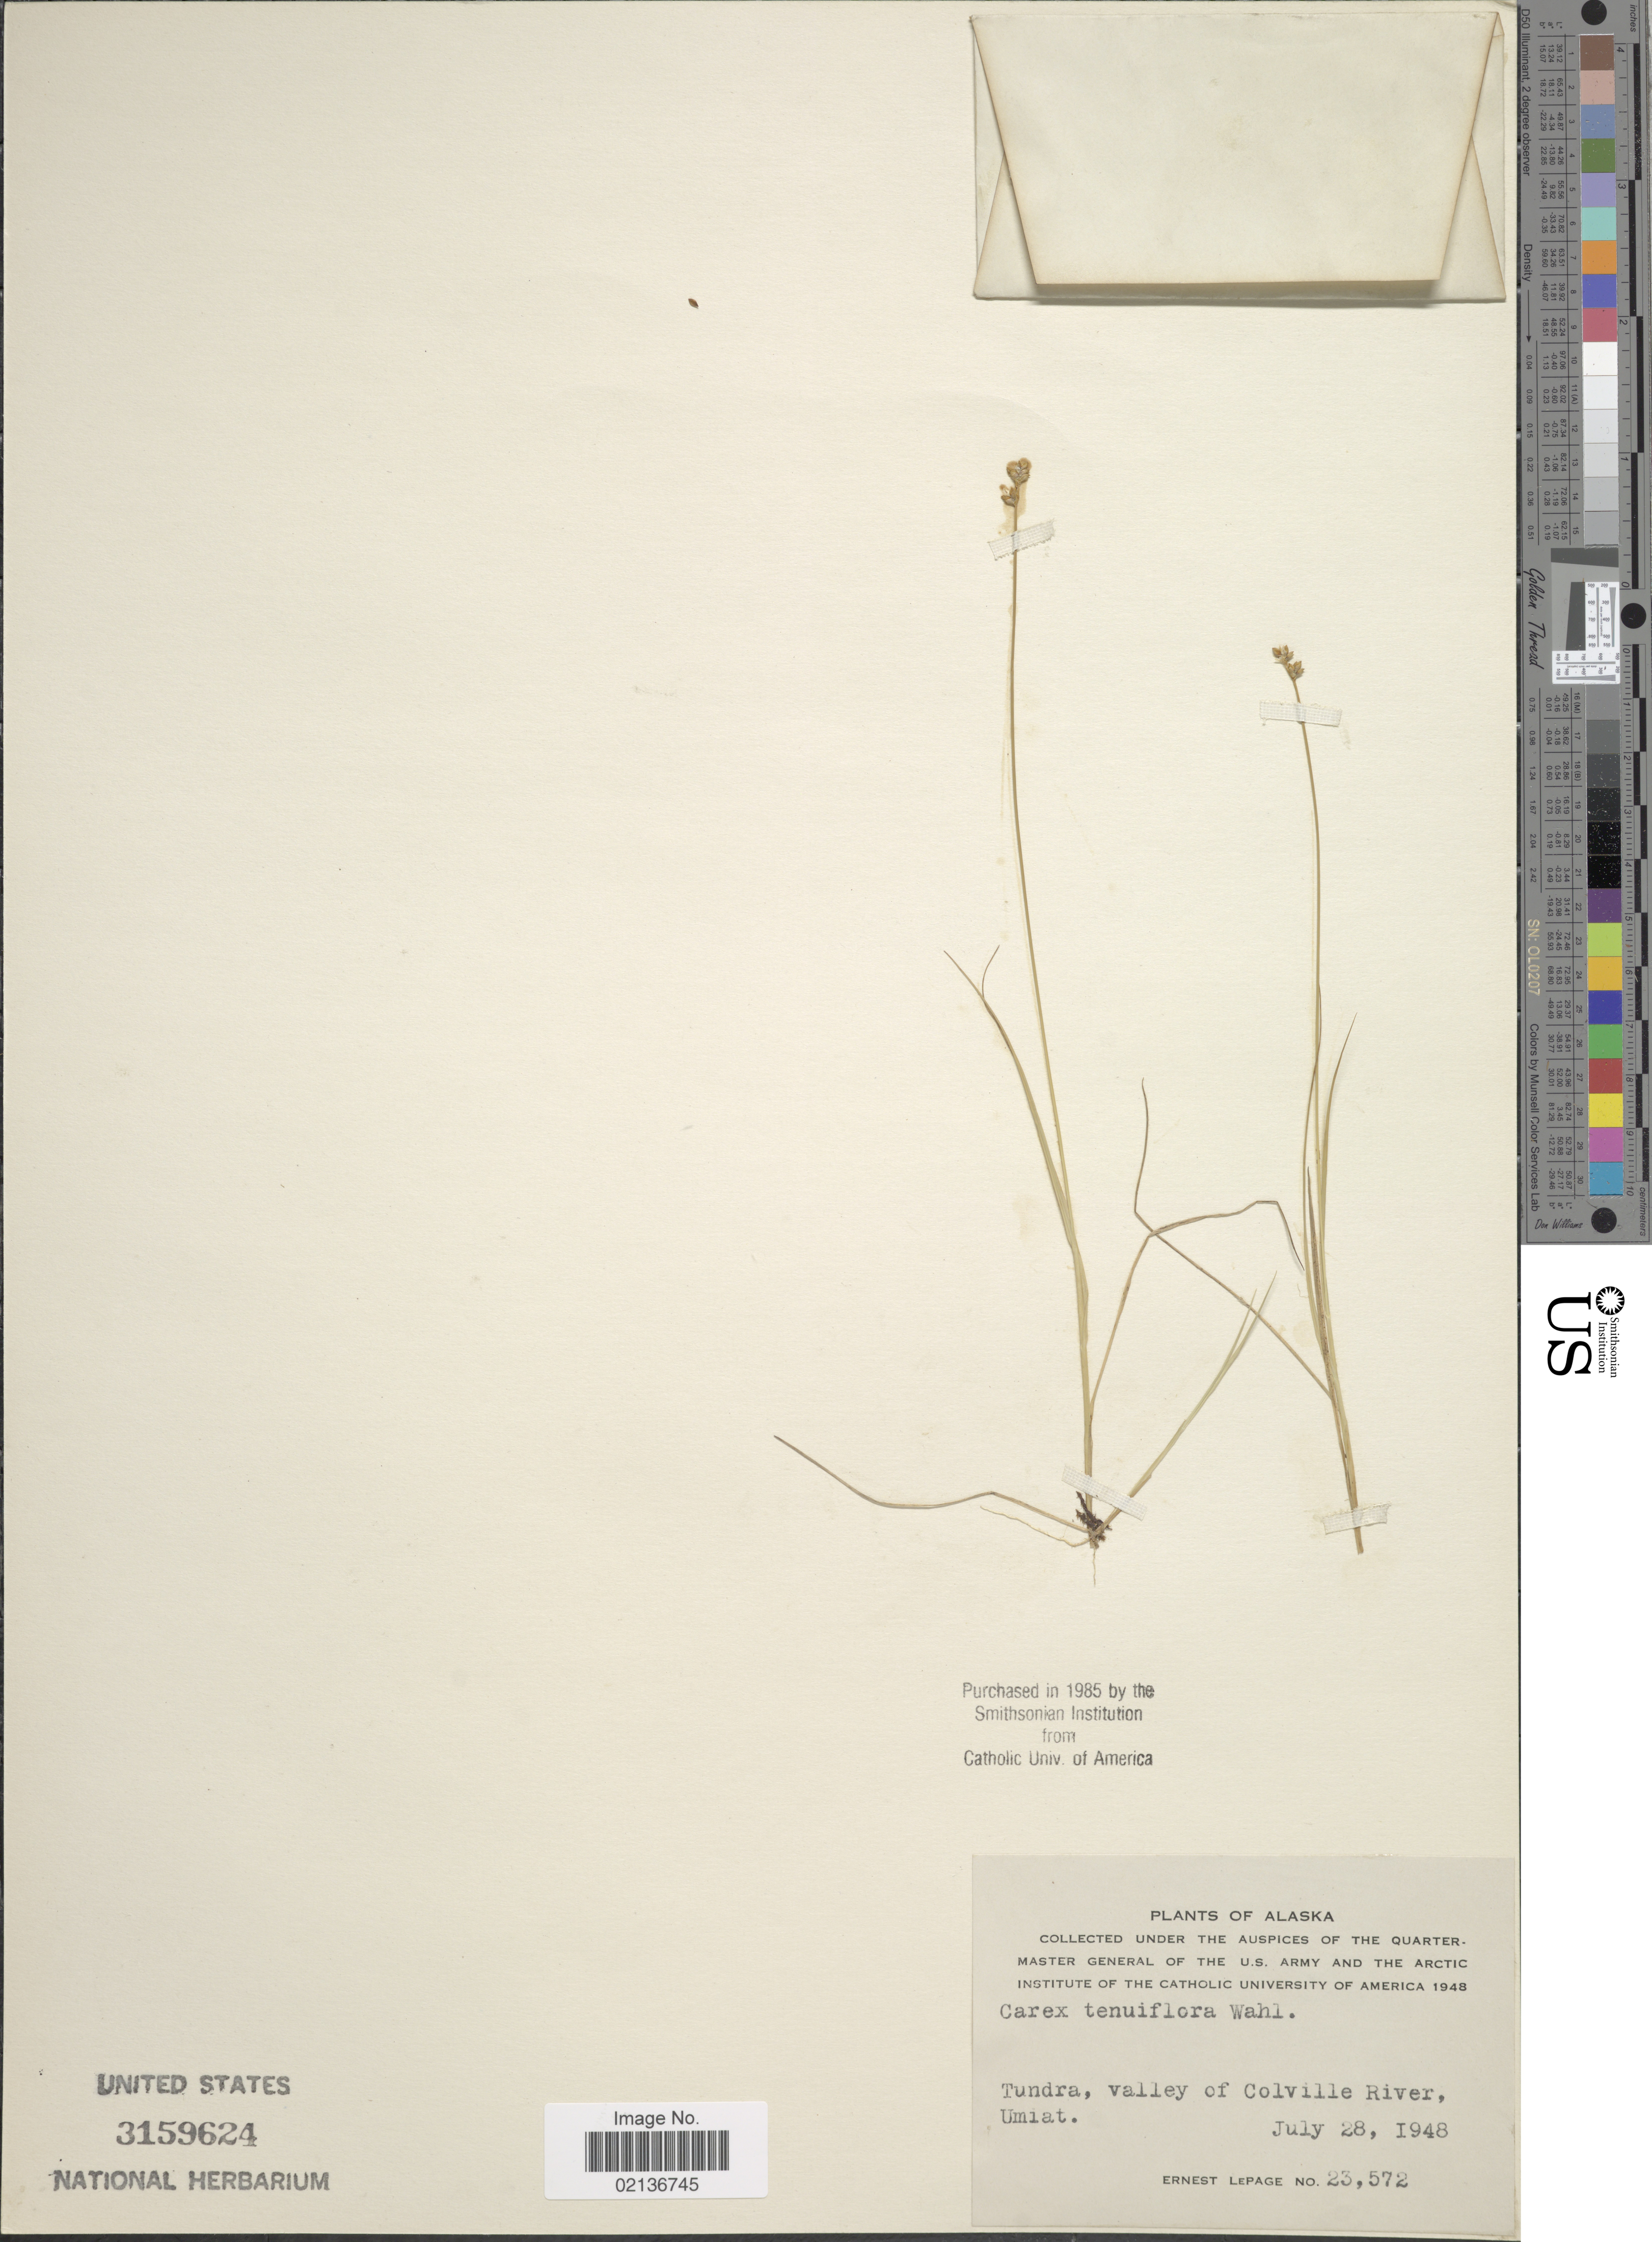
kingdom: Plantae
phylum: Tracheophyta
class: Liliopsida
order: Poales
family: Cyperaceae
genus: Carex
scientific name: Carex tenuiflora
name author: Wahlenb.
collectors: E. Lepage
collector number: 23572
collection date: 1948-07-28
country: United States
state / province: Alaska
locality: Tundra, valley of Colville River, Umiat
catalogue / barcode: US 3159624